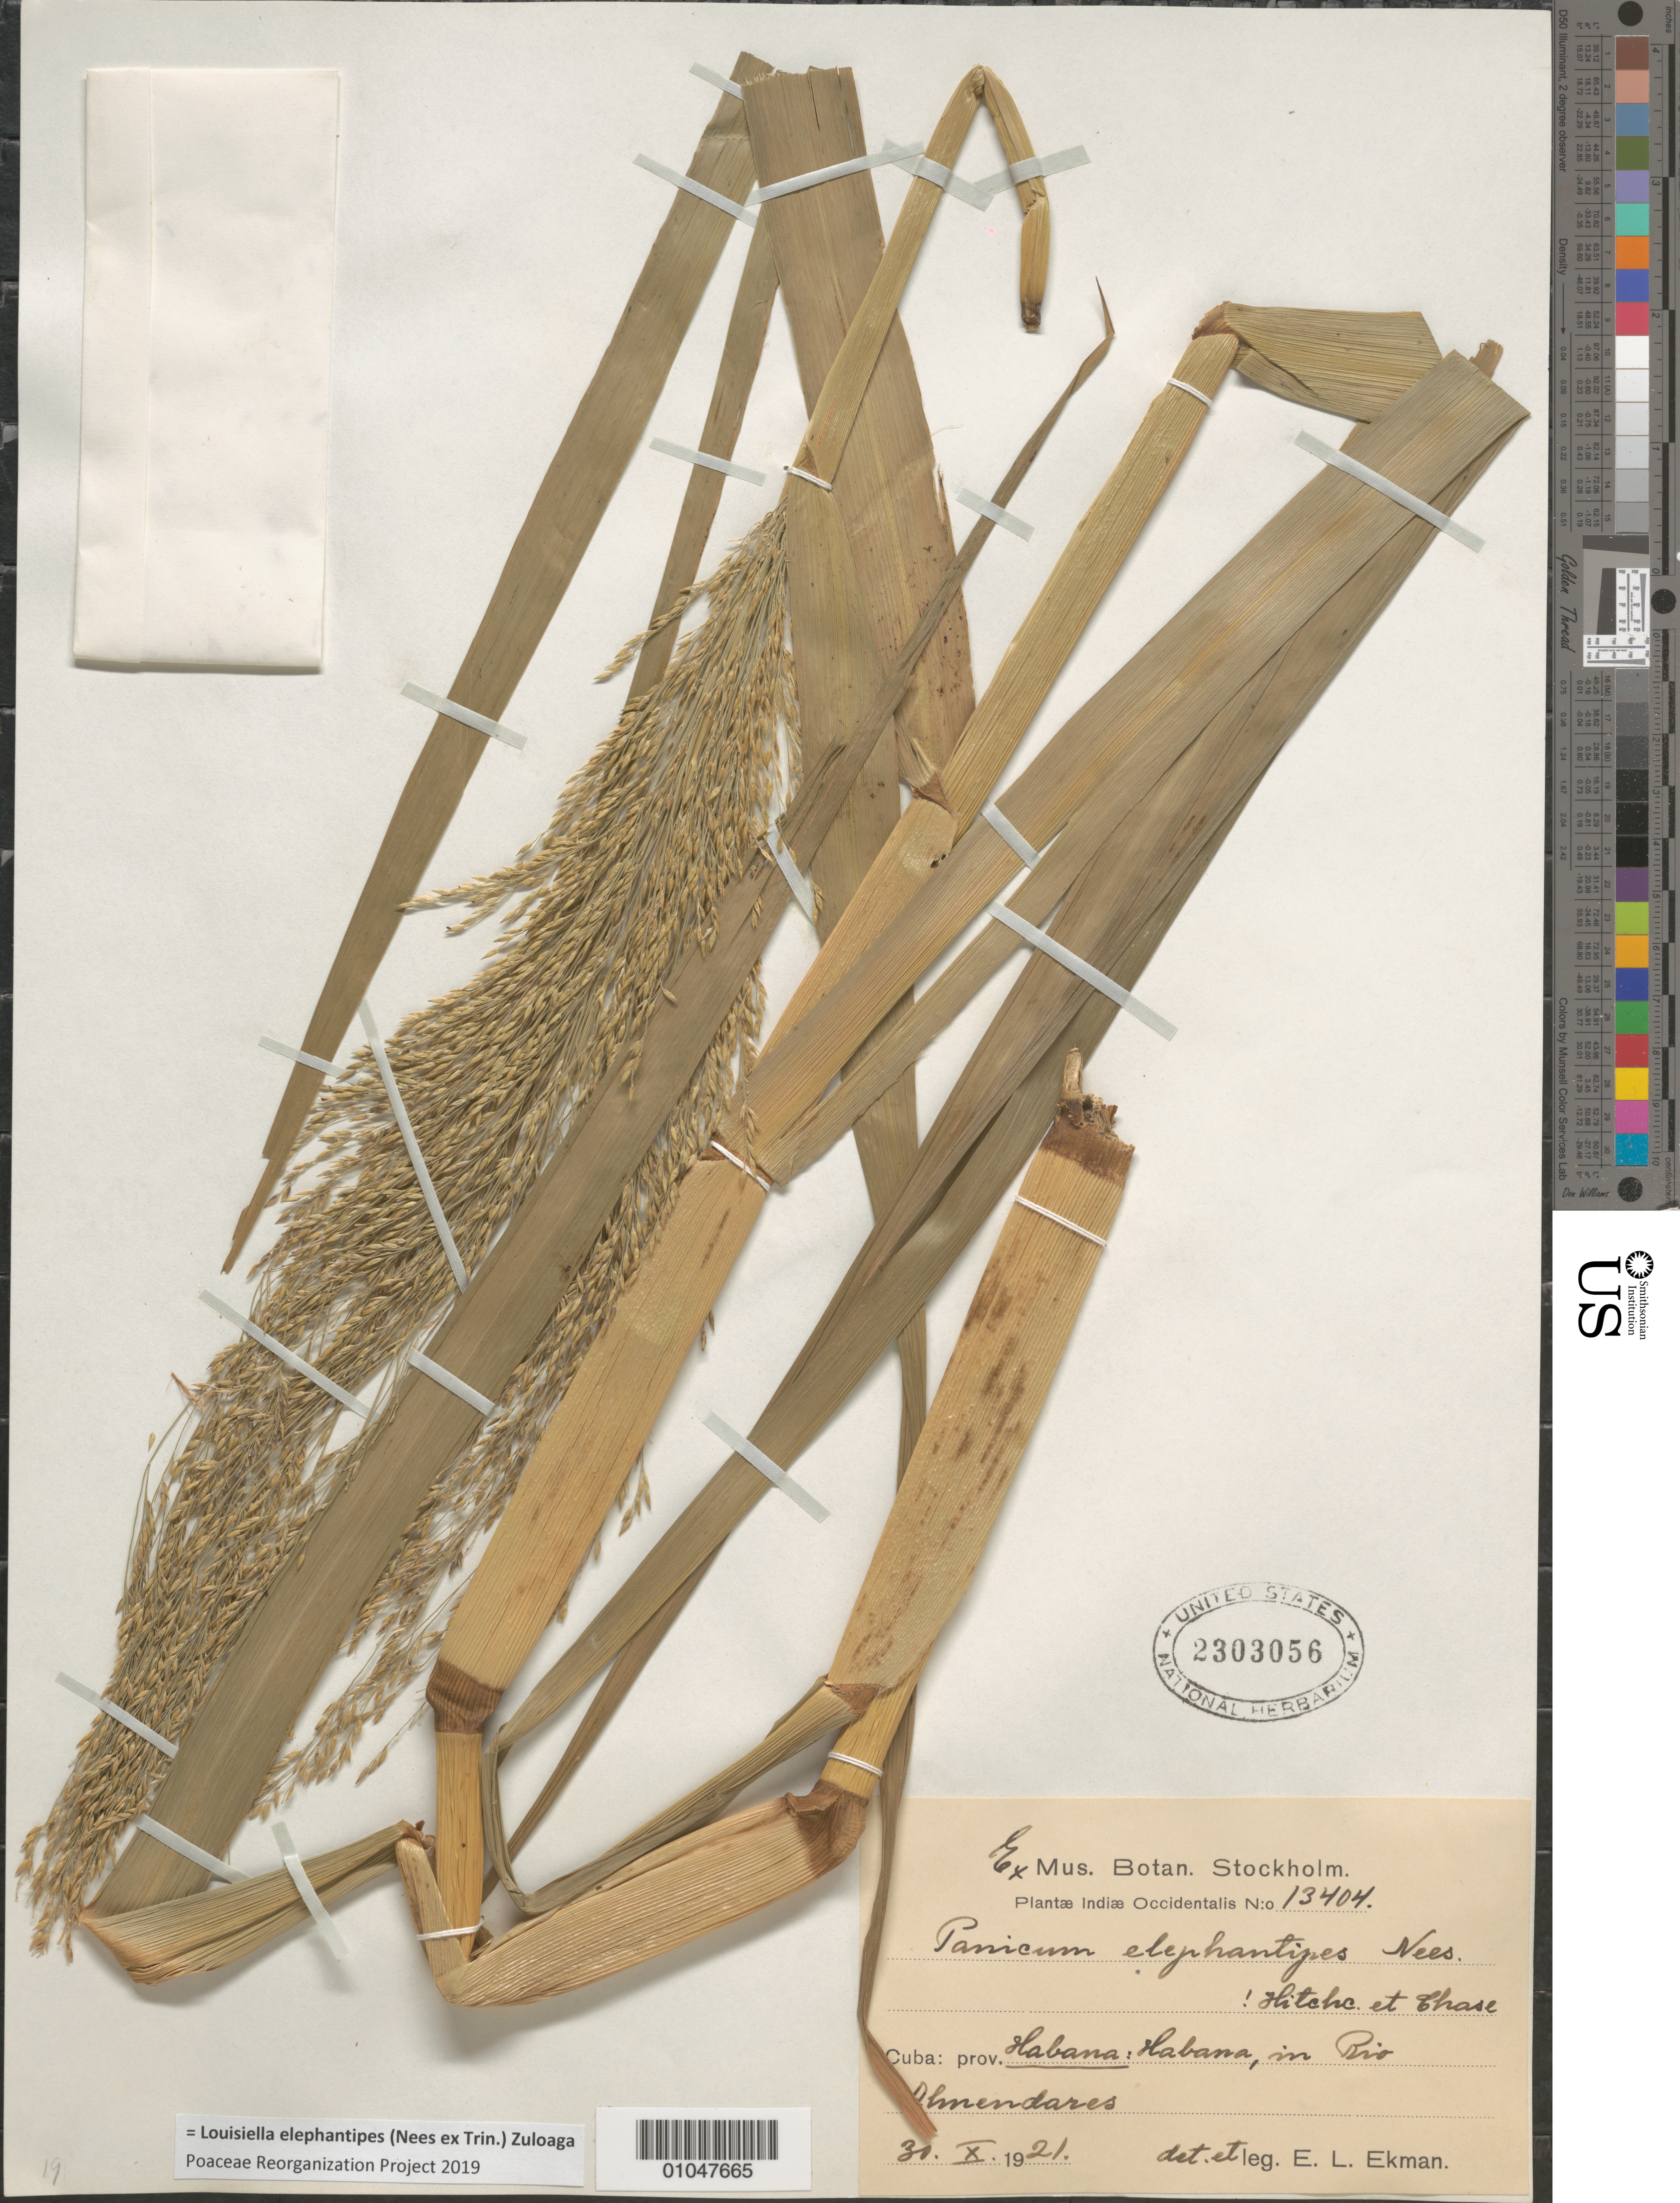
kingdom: Plantae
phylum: Tracheophyta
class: Liliopsida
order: Poales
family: Poaceae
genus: Louisiella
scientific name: Louisiella elephantipes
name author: (Nees ex Trin.) Zuloaga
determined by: Poaceae Reorganization Project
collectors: E. L. Ekman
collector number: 13404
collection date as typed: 30 Oct 1921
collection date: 1921-10-30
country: Cuba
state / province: La Habana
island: Cuba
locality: Habana: Rio Almendares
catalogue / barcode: US 2303056